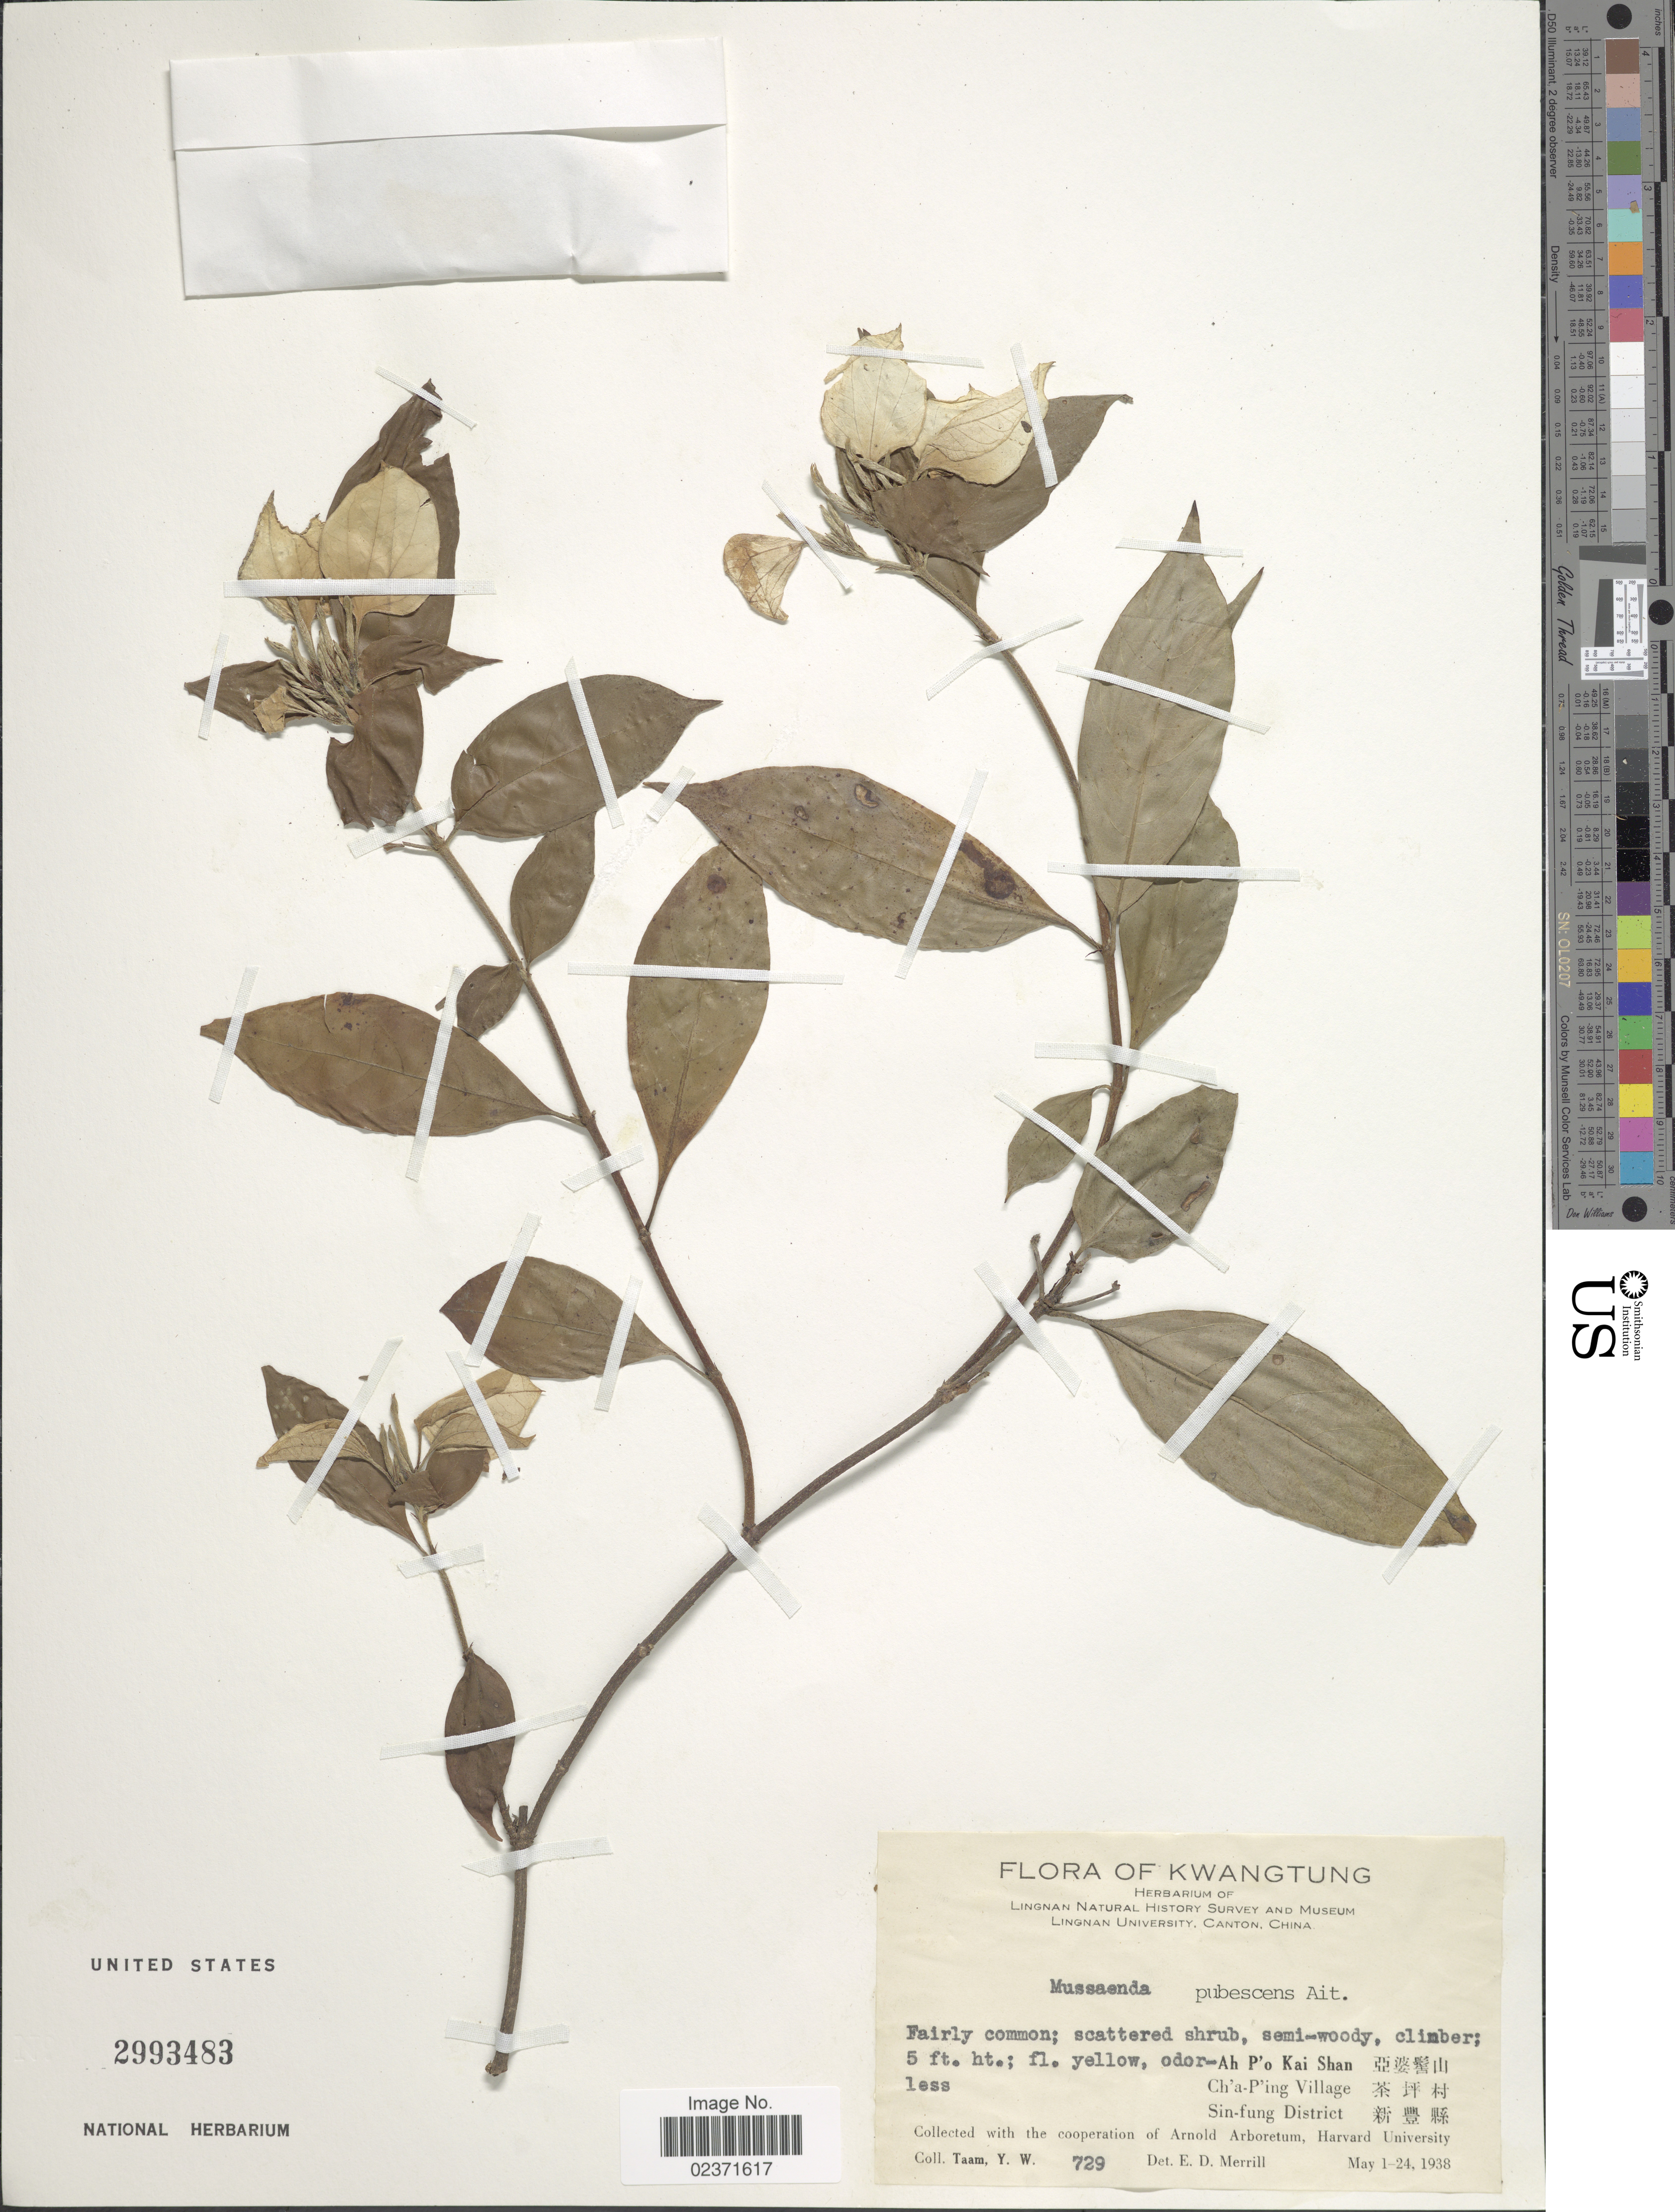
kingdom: Plantae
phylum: Tracheophyta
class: Magnoliopsida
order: Gentianales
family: Rubiaceae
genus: Mussaenda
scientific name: Mussaenda pubescens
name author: W.T. Aiton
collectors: Y. W. Taam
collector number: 729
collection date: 1938-05-01/1938-05-24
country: China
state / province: Guangdong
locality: Kwangtung. Ah P'o Kai Shan. Ch'a P'ing Village. Sin-fung District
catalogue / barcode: US 2993483